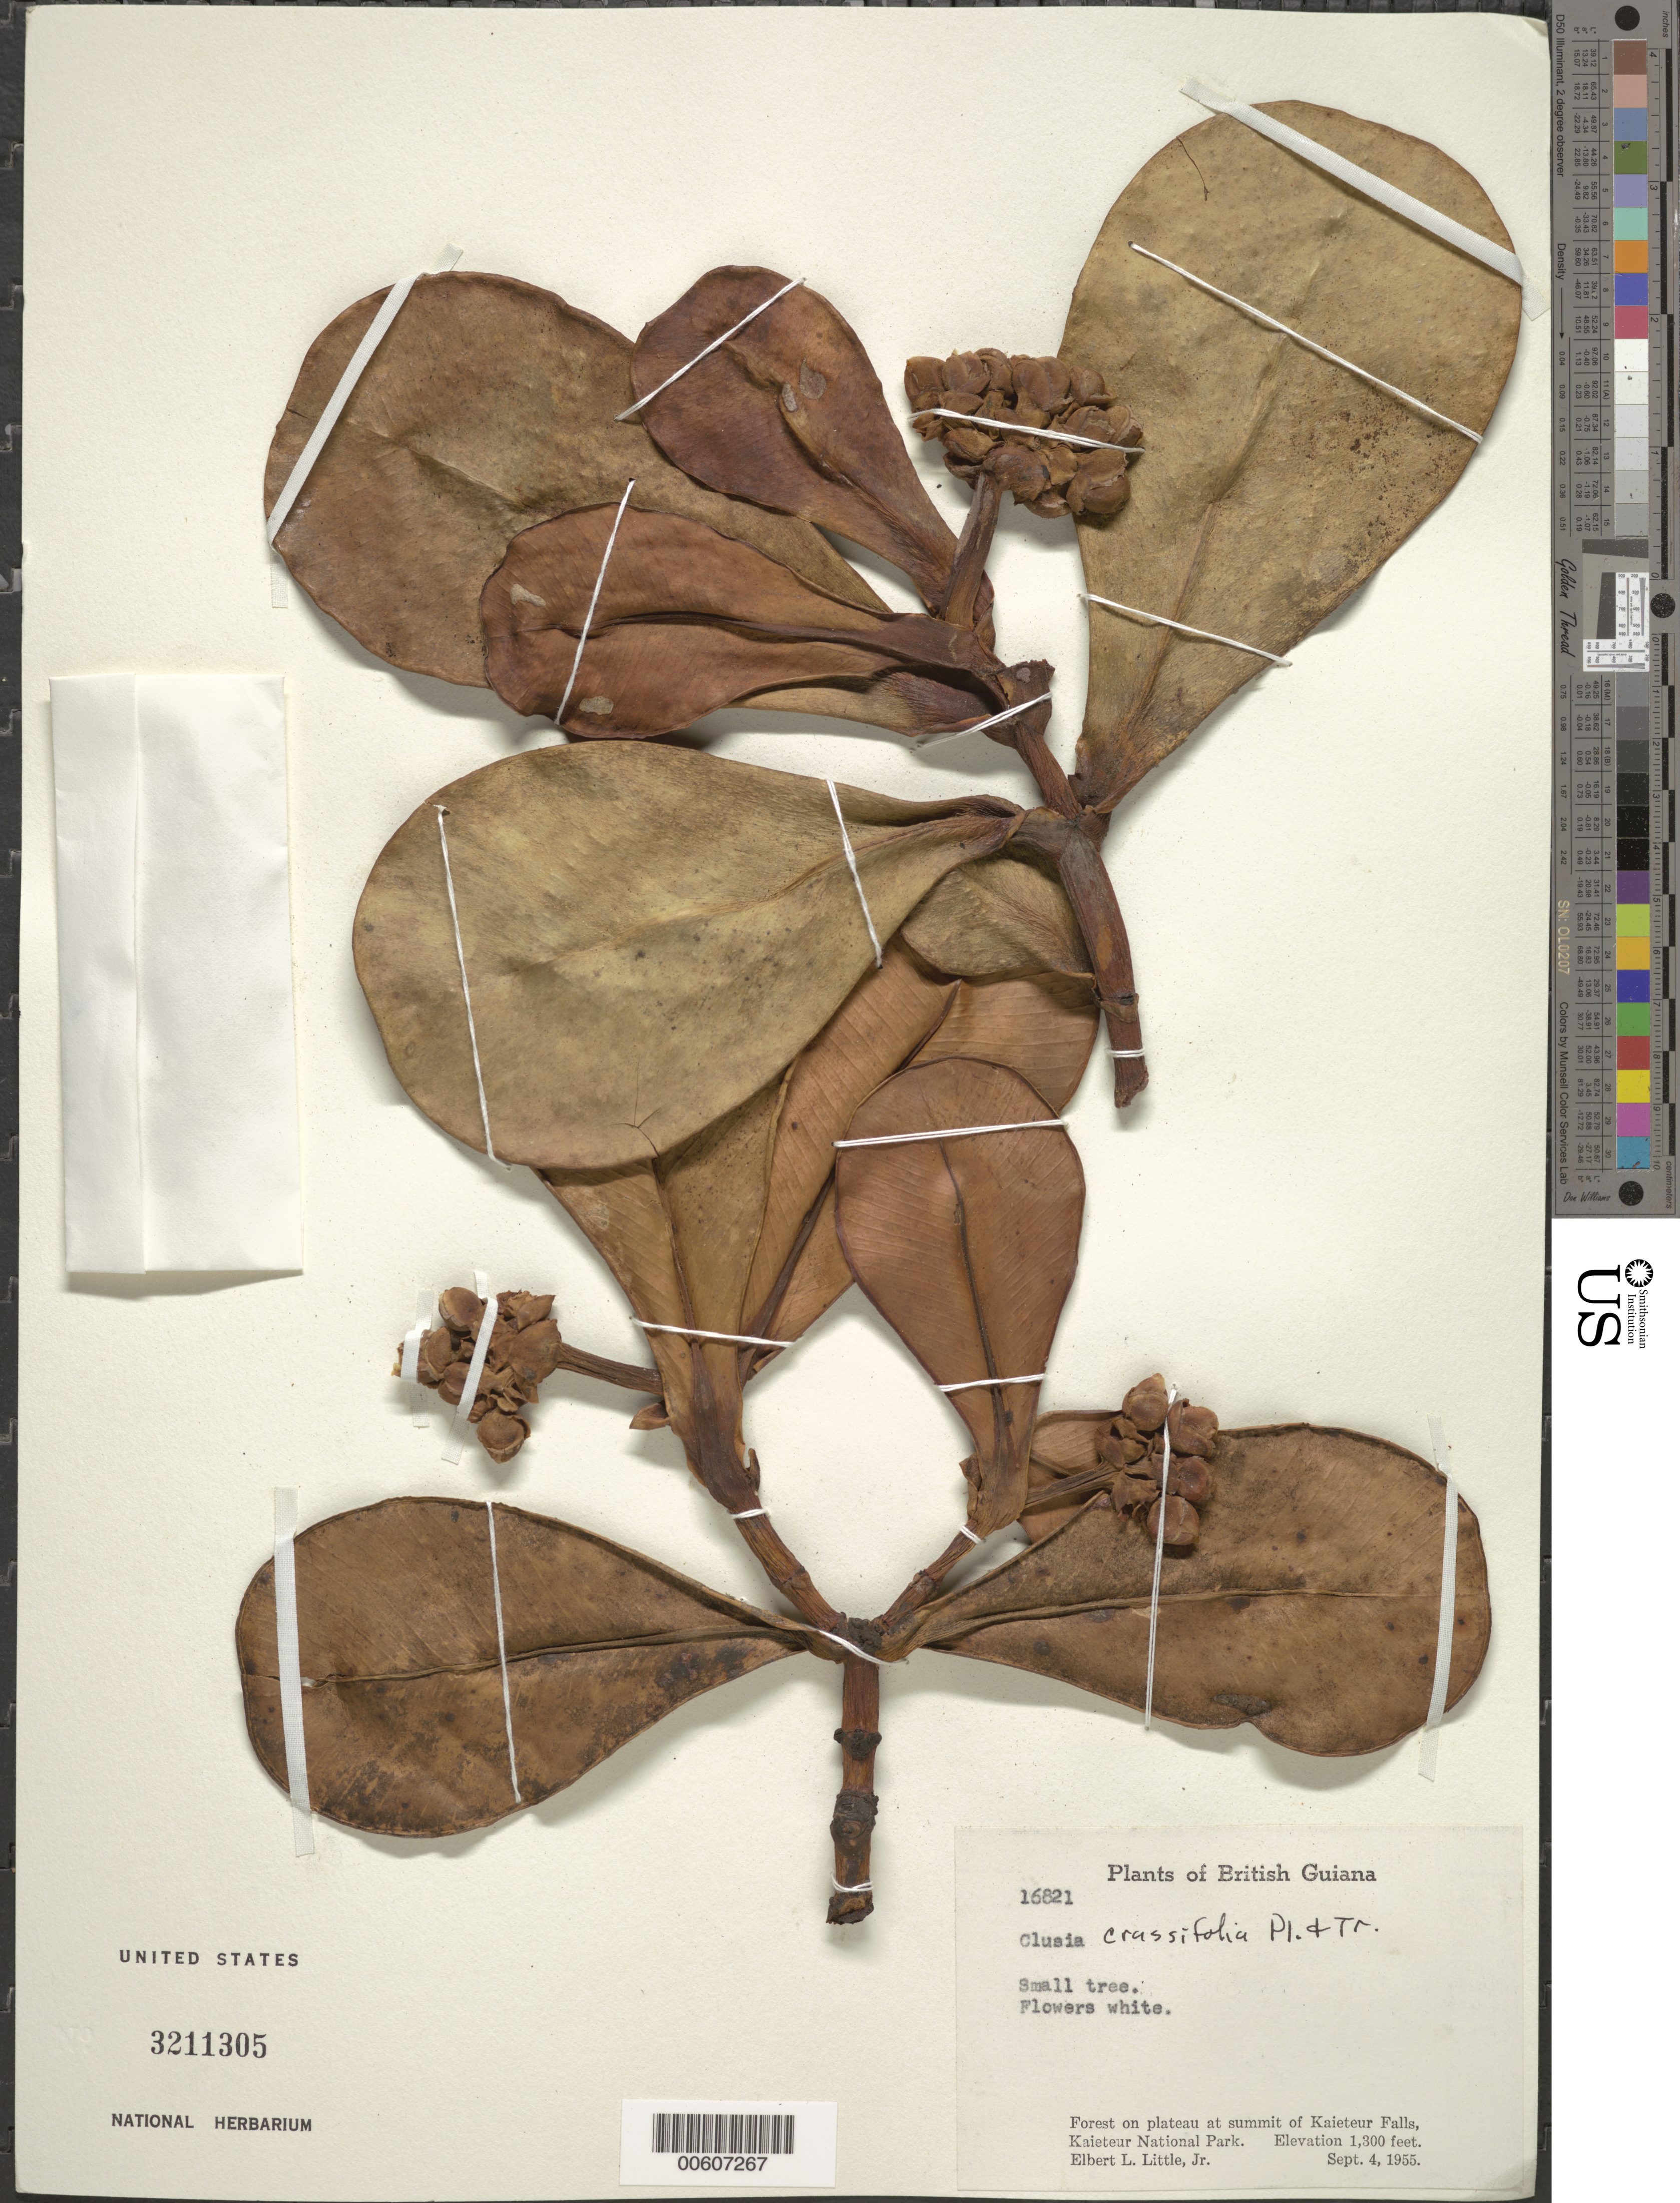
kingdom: Plantae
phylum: Tracheophyta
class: Magnoliopsida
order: Malpighiales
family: Clusiaceae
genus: Clusia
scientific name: Clusia crassifolia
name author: Planch. & Triana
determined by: Pipoly, J. J., III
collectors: E. L. Little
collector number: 16821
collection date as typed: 4-Sep-55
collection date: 1955-09-04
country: Guyana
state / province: Potaro-Siparuni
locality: Kaieteur National Park, Kaieteur Falls, summit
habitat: Forest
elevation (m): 390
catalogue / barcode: US 3211305